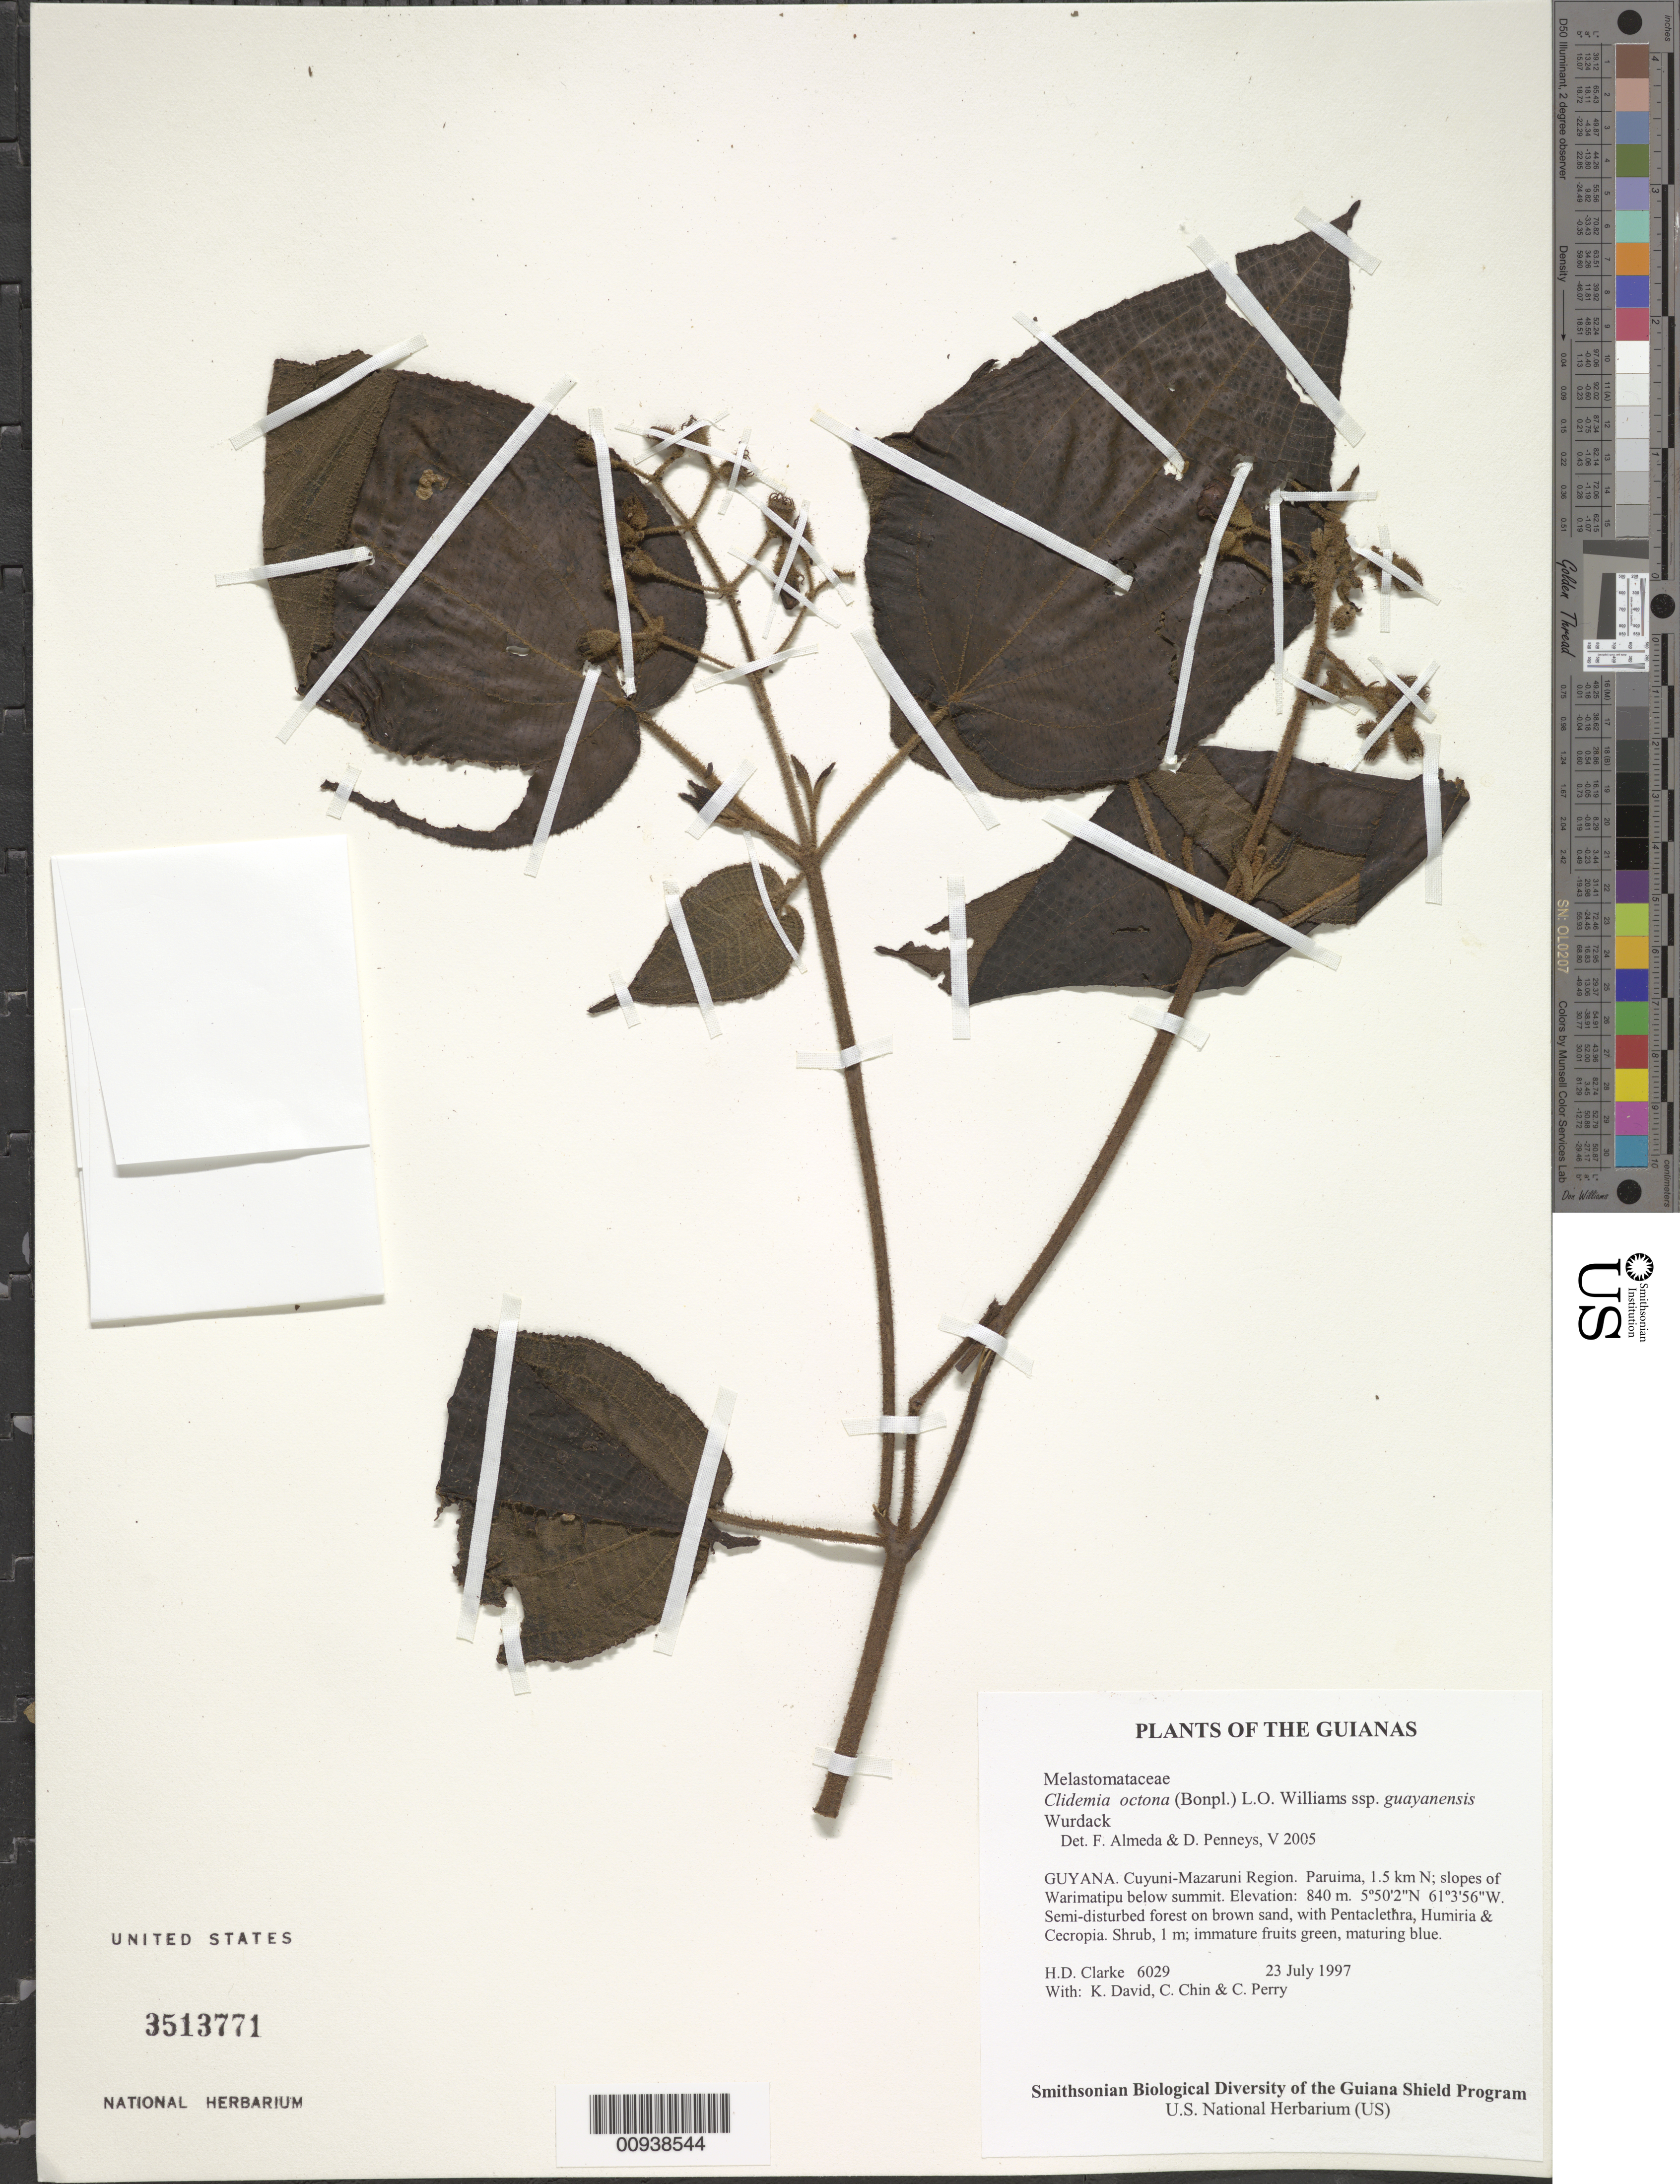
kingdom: Plantae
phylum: Tracheophyta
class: Magnoliopsida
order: Myrtales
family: Melastomataceae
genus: Clidemia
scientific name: Clidemia octona subsp. guayanensis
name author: Wurdack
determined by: Almeda, F.; Penneys, D. S.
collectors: H. D. Clarke, K. David, C. Chin & C. Perry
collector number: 6029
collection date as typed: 23 July 1997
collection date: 1997-07-23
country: Guyana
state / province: Cuyuni-Mazaruni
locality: Paruima, 1.5 km N; slopes of Warimatipu below summit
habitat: Semi-disturbed forest on brown sand, with Pentaclethra, Humiria & Cecropia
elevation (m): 840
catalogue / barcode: US 3513771